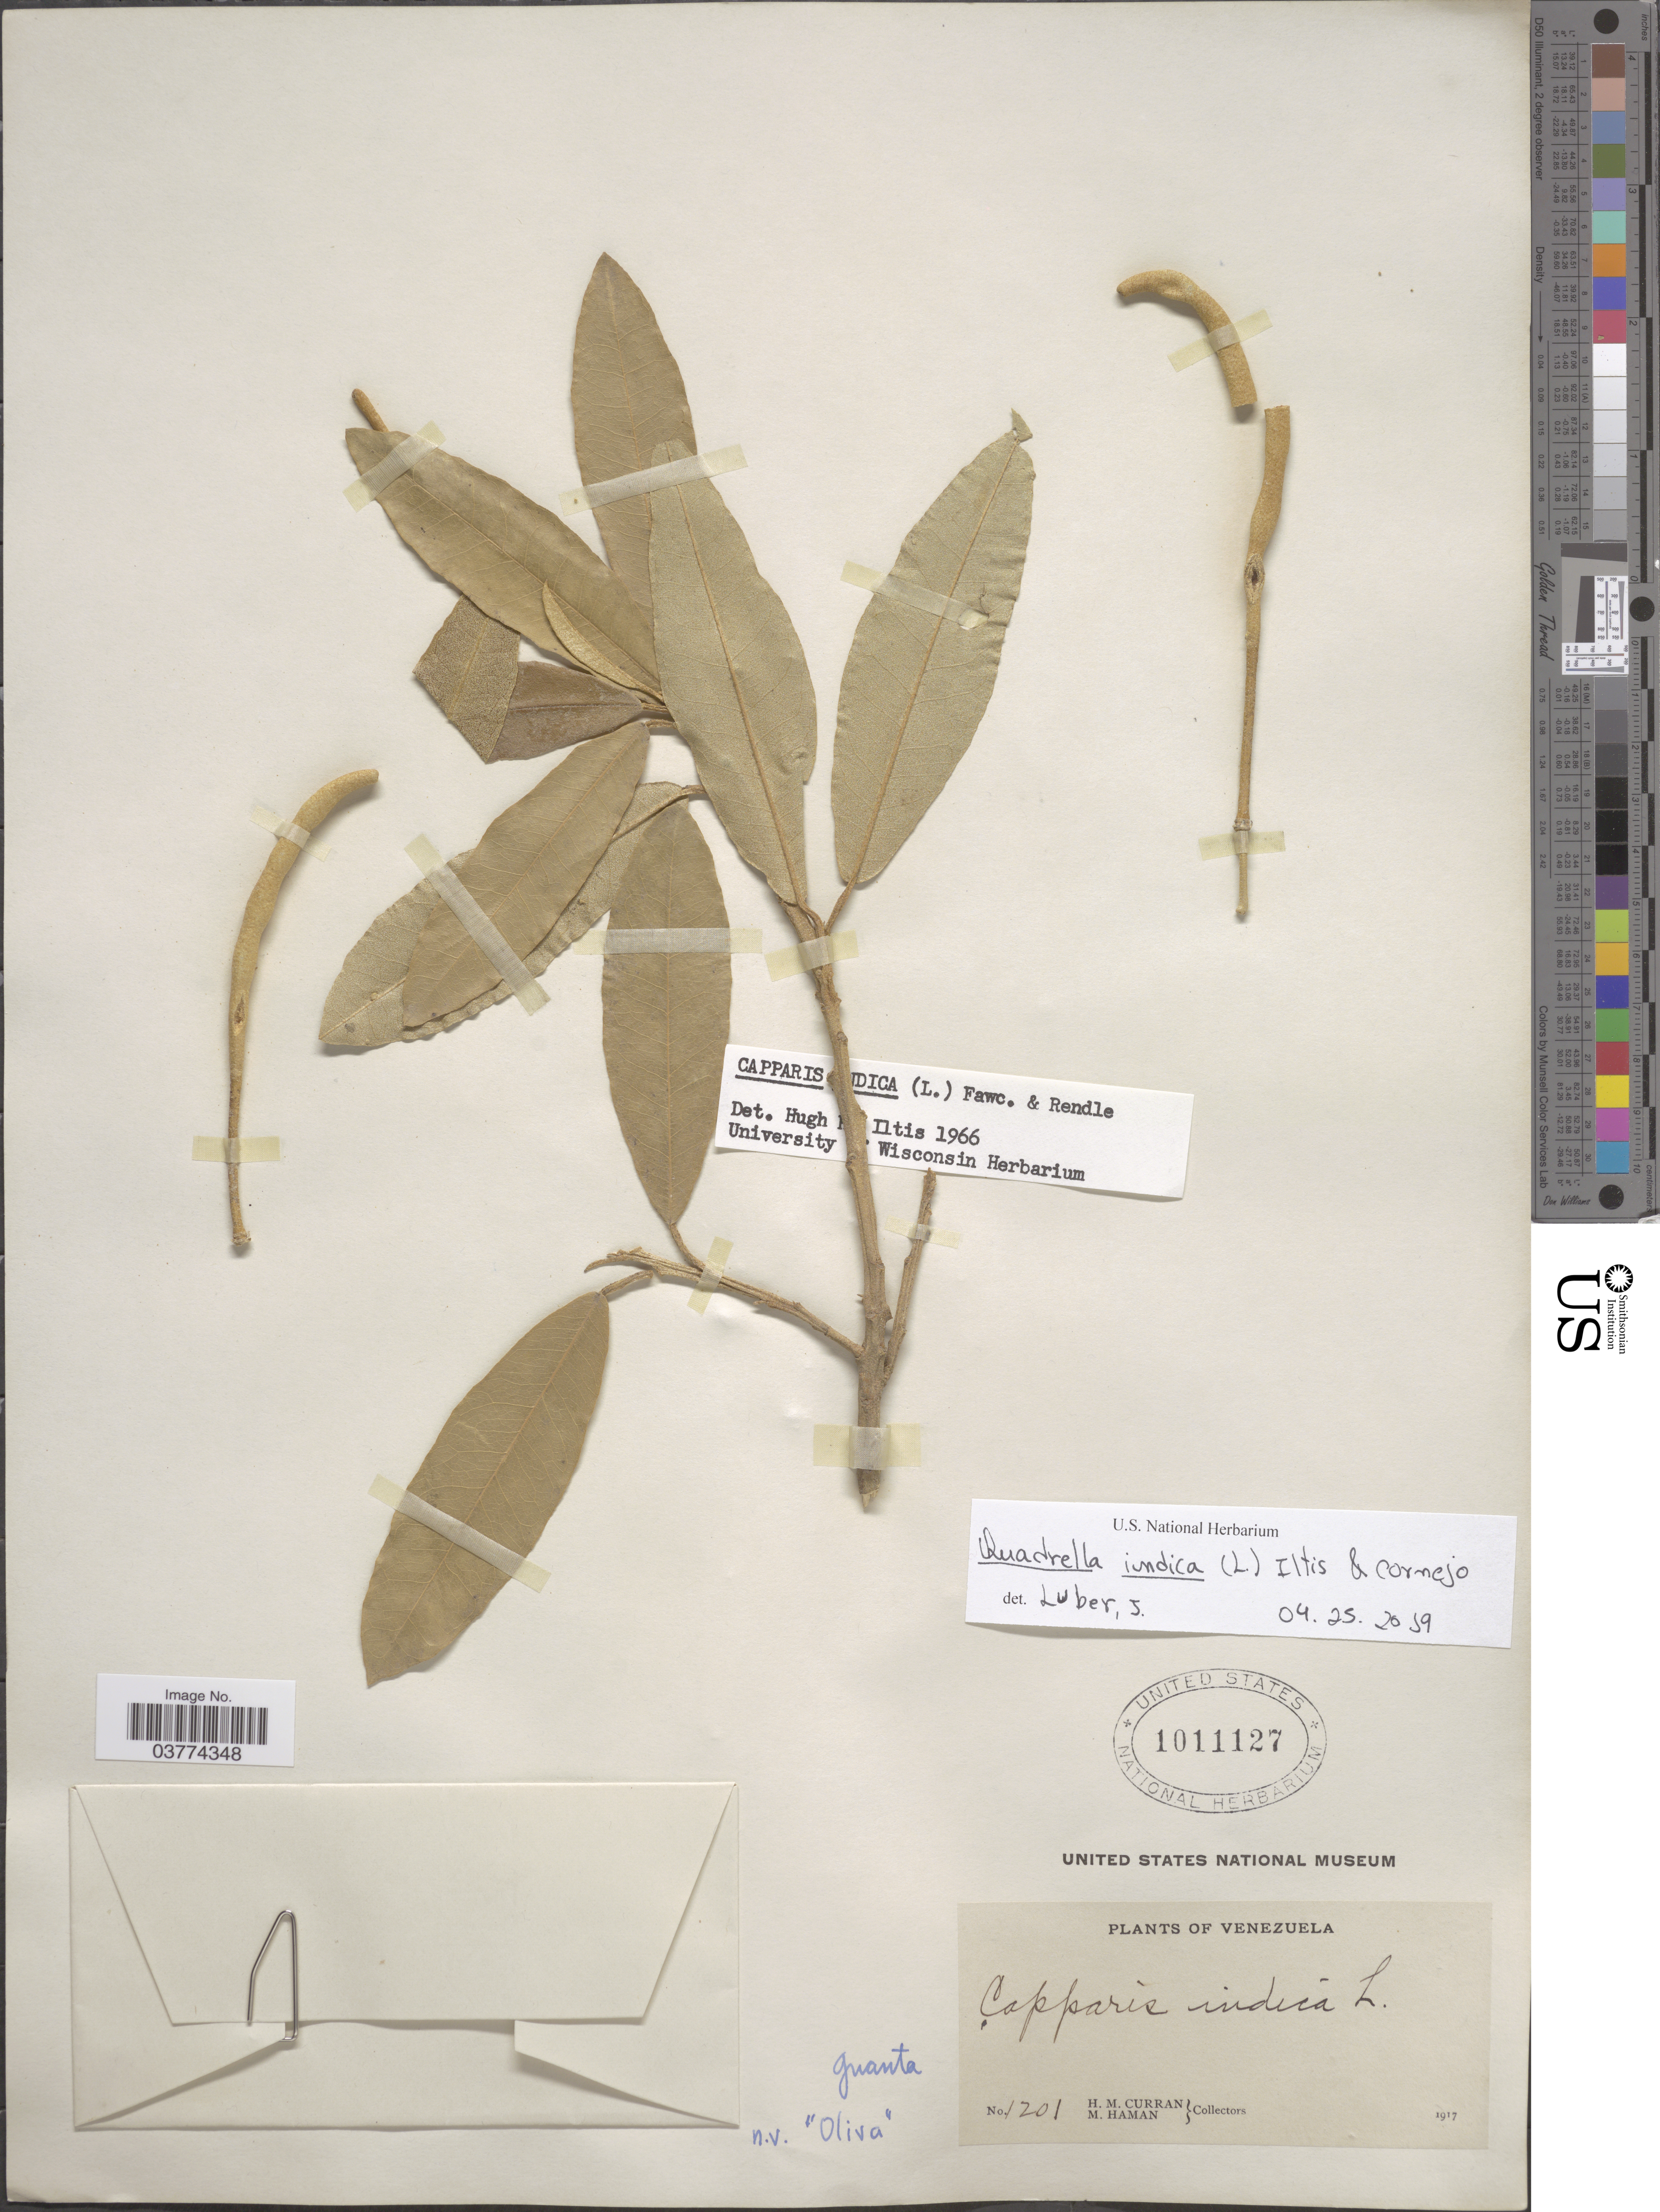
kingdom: Plantae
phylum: Tracheophyta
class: Magnoliopsida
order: Brassicales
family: Capparaceae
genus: Quadrella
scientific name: Quadrella indica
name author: (L.) Iltis & Cornejo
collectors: H. M. Curran & M. Haman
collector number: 1201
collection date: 1917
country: Venezuela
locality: Guanta.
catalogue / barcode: US 1011127